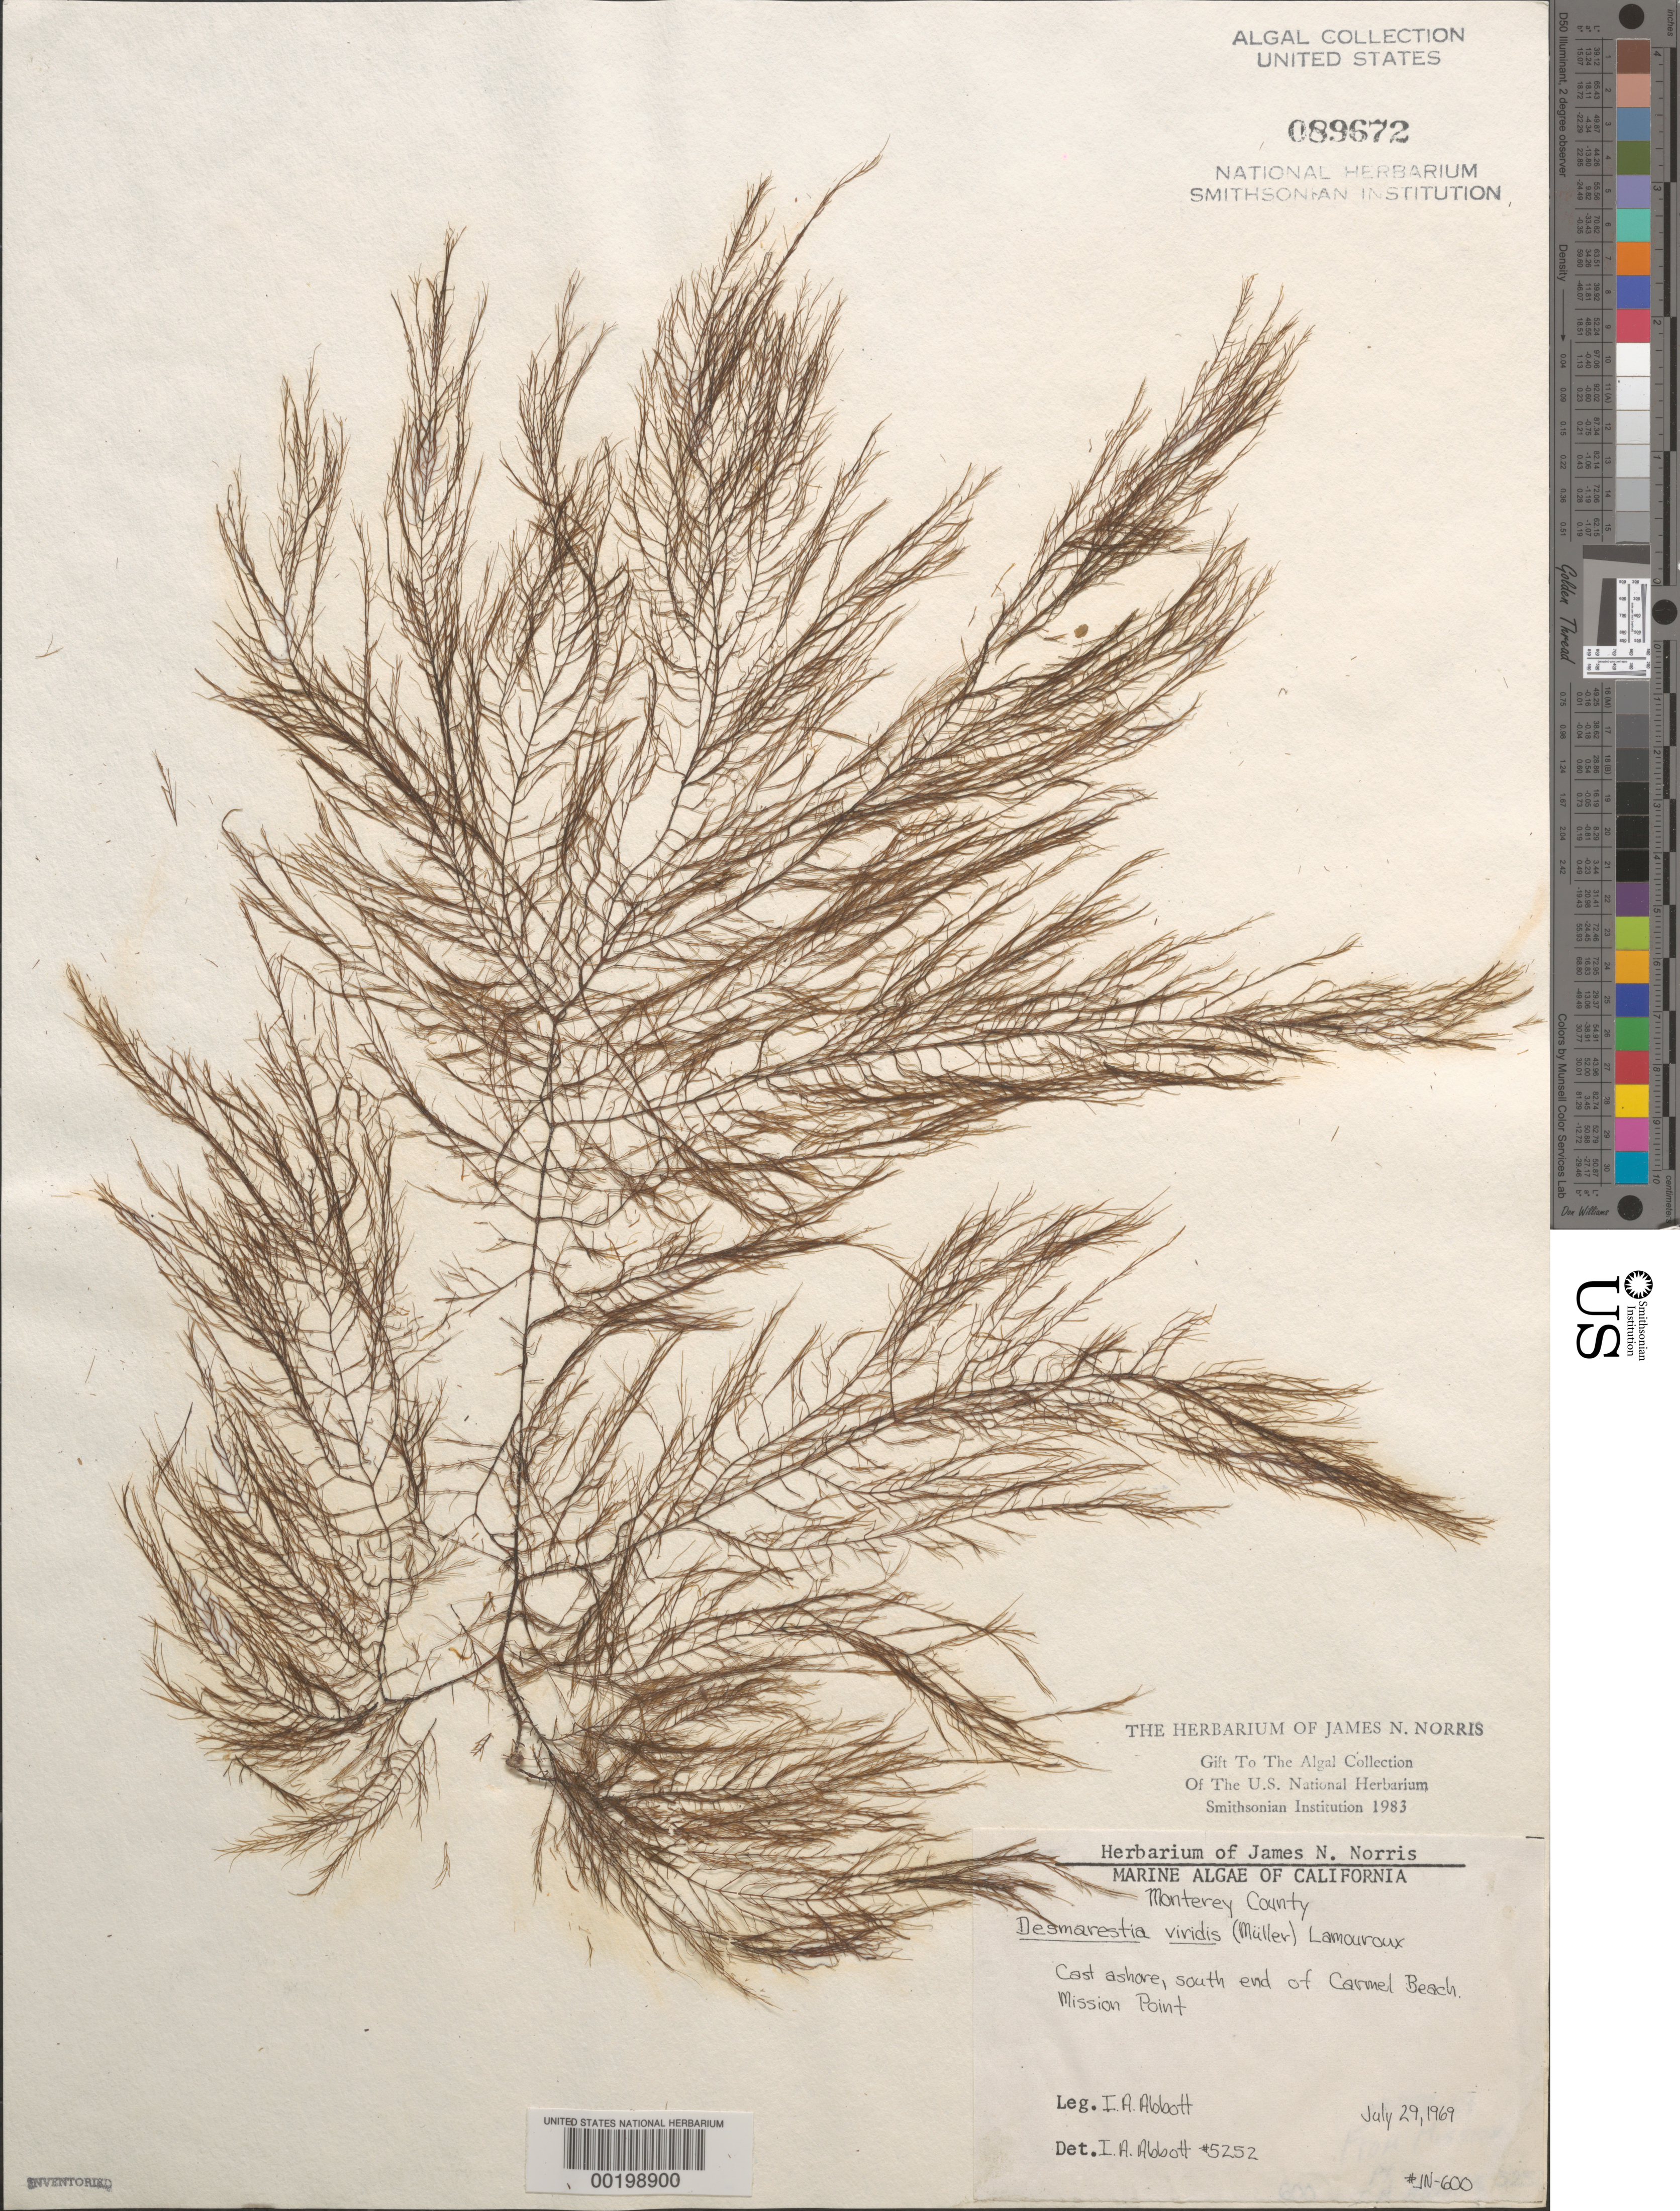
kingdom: Chromista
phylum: Ochrophyta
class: Phaeophyceae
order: Desmarestiales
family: Desmarestiaceae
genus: Desmarestia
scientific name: Desmarestia viridis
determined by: Abbott, Isabella A.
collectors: I. A. Abbott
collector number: JN-600 & IAA 5252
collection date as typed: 29 Jul 1969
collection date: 1969-07-29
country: United States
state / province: California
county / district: Monterey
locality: Carmel Beach, Mission Point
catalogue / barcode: US 89672